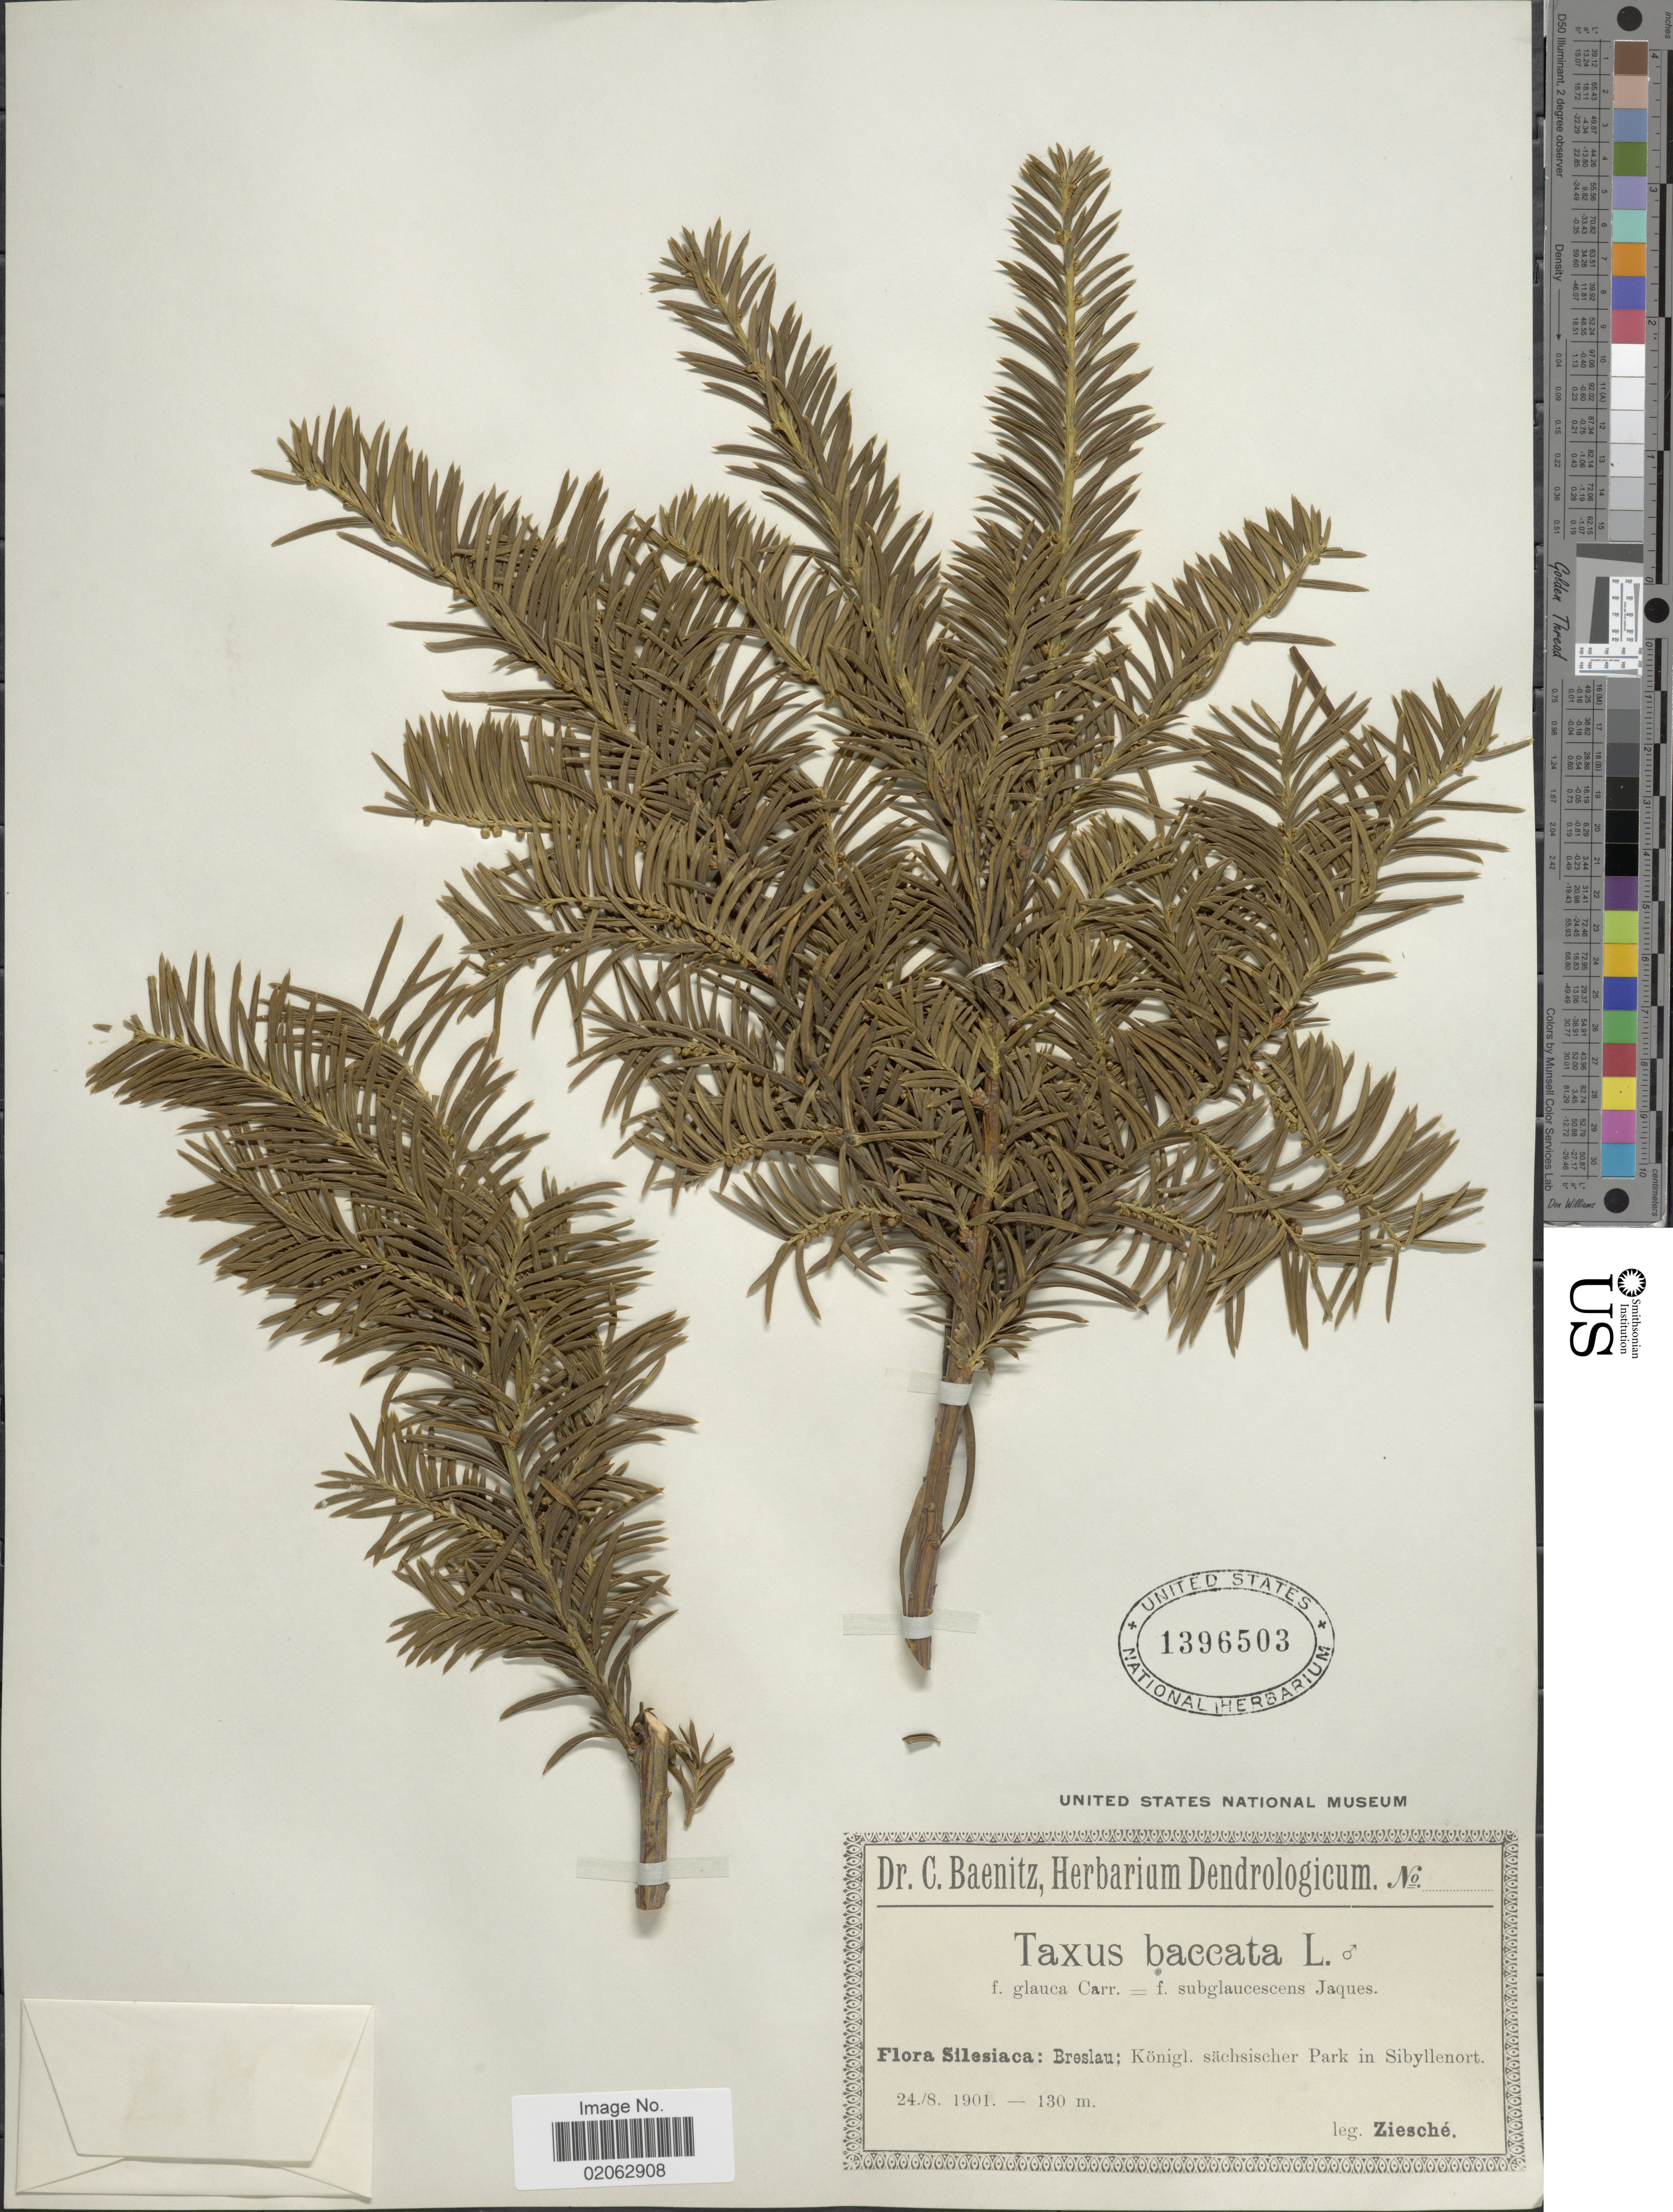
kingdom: Plantae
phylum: Tracheophyta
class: Pinopsida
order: Pinales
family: Taxaceae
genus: Taxus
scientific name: Taxus baccata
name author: L.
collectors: Ziesché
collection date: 1901-08-24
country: Poland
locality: Silesiaca: Breslau; Konigl. sachsischer Park in Sibyllenort.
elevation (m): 130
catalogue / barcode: US 1396503